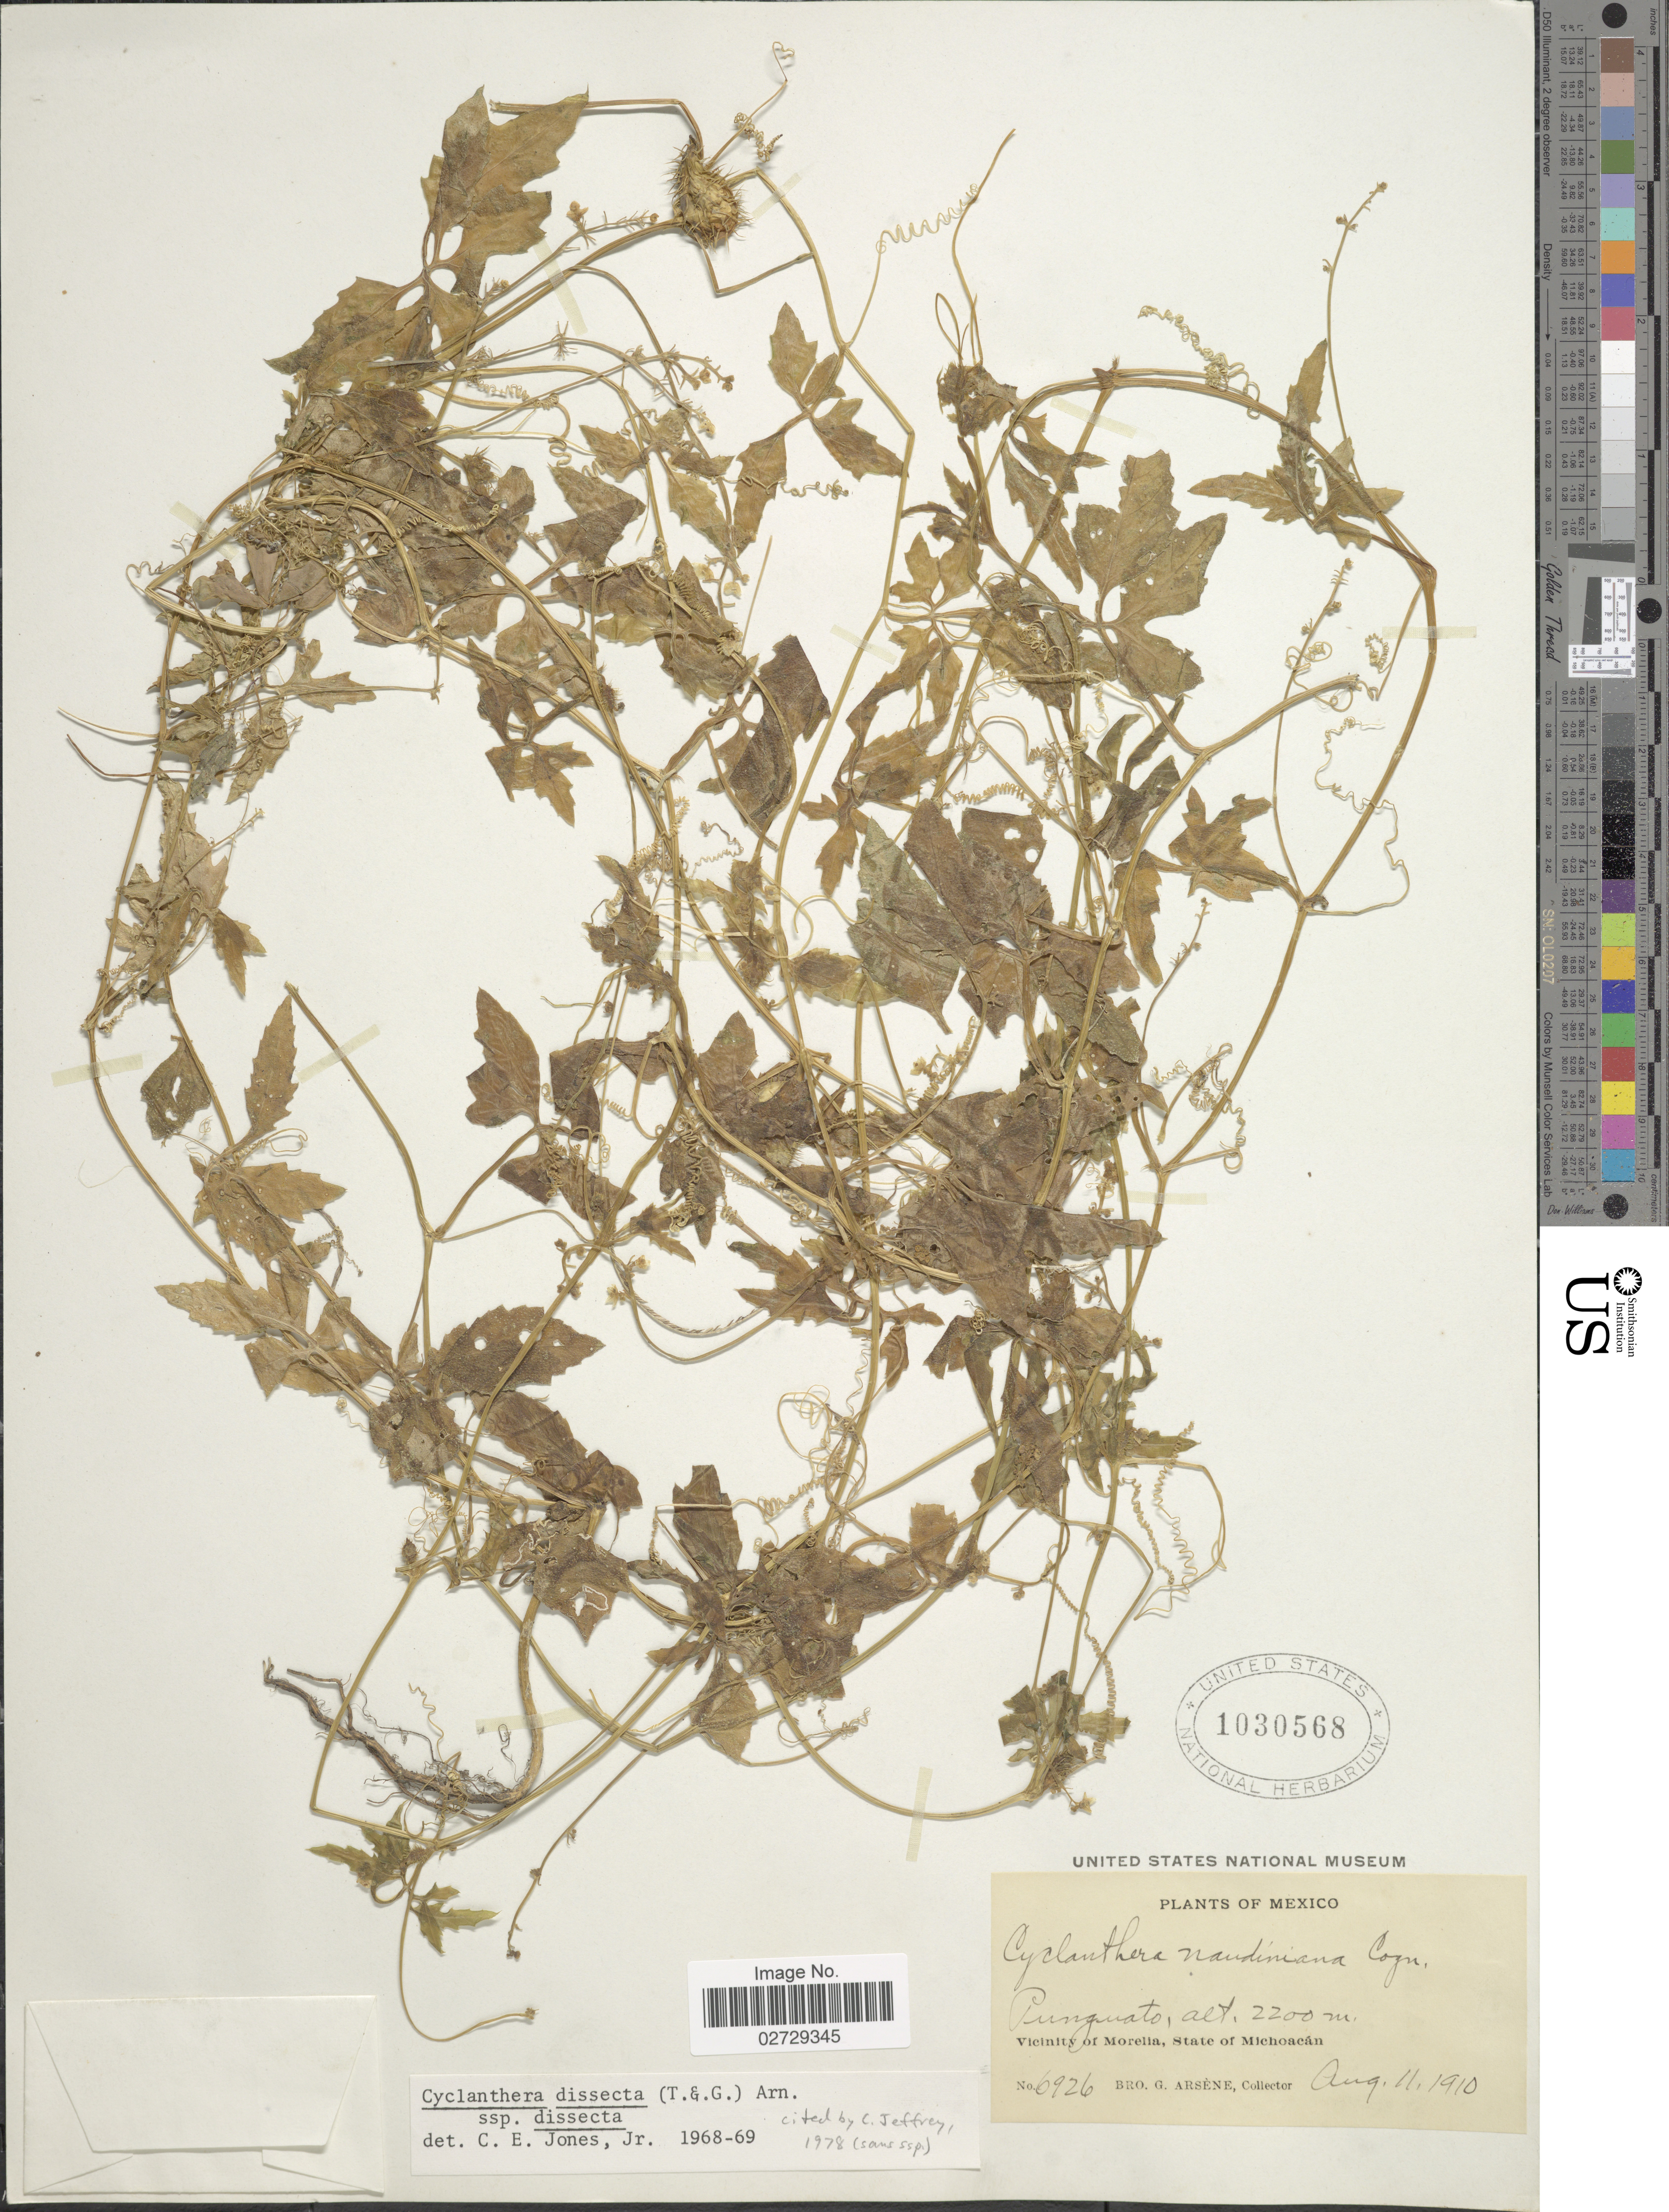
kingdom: Plantae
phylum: Tracheophyta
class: Magnoliopsida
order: Cucurbitales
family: Cucurbitaceae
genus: Cyclanthera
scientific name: Cyclanthera dissecta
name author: (Torr. & A. Gray) Arn.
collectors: Bro. G. Arsène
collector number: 6926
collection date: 1910-08-11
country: Mexico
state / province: Michoacán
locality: Punguato. Vicinity of Morelia.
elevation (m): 2200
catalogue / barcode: US 1030568